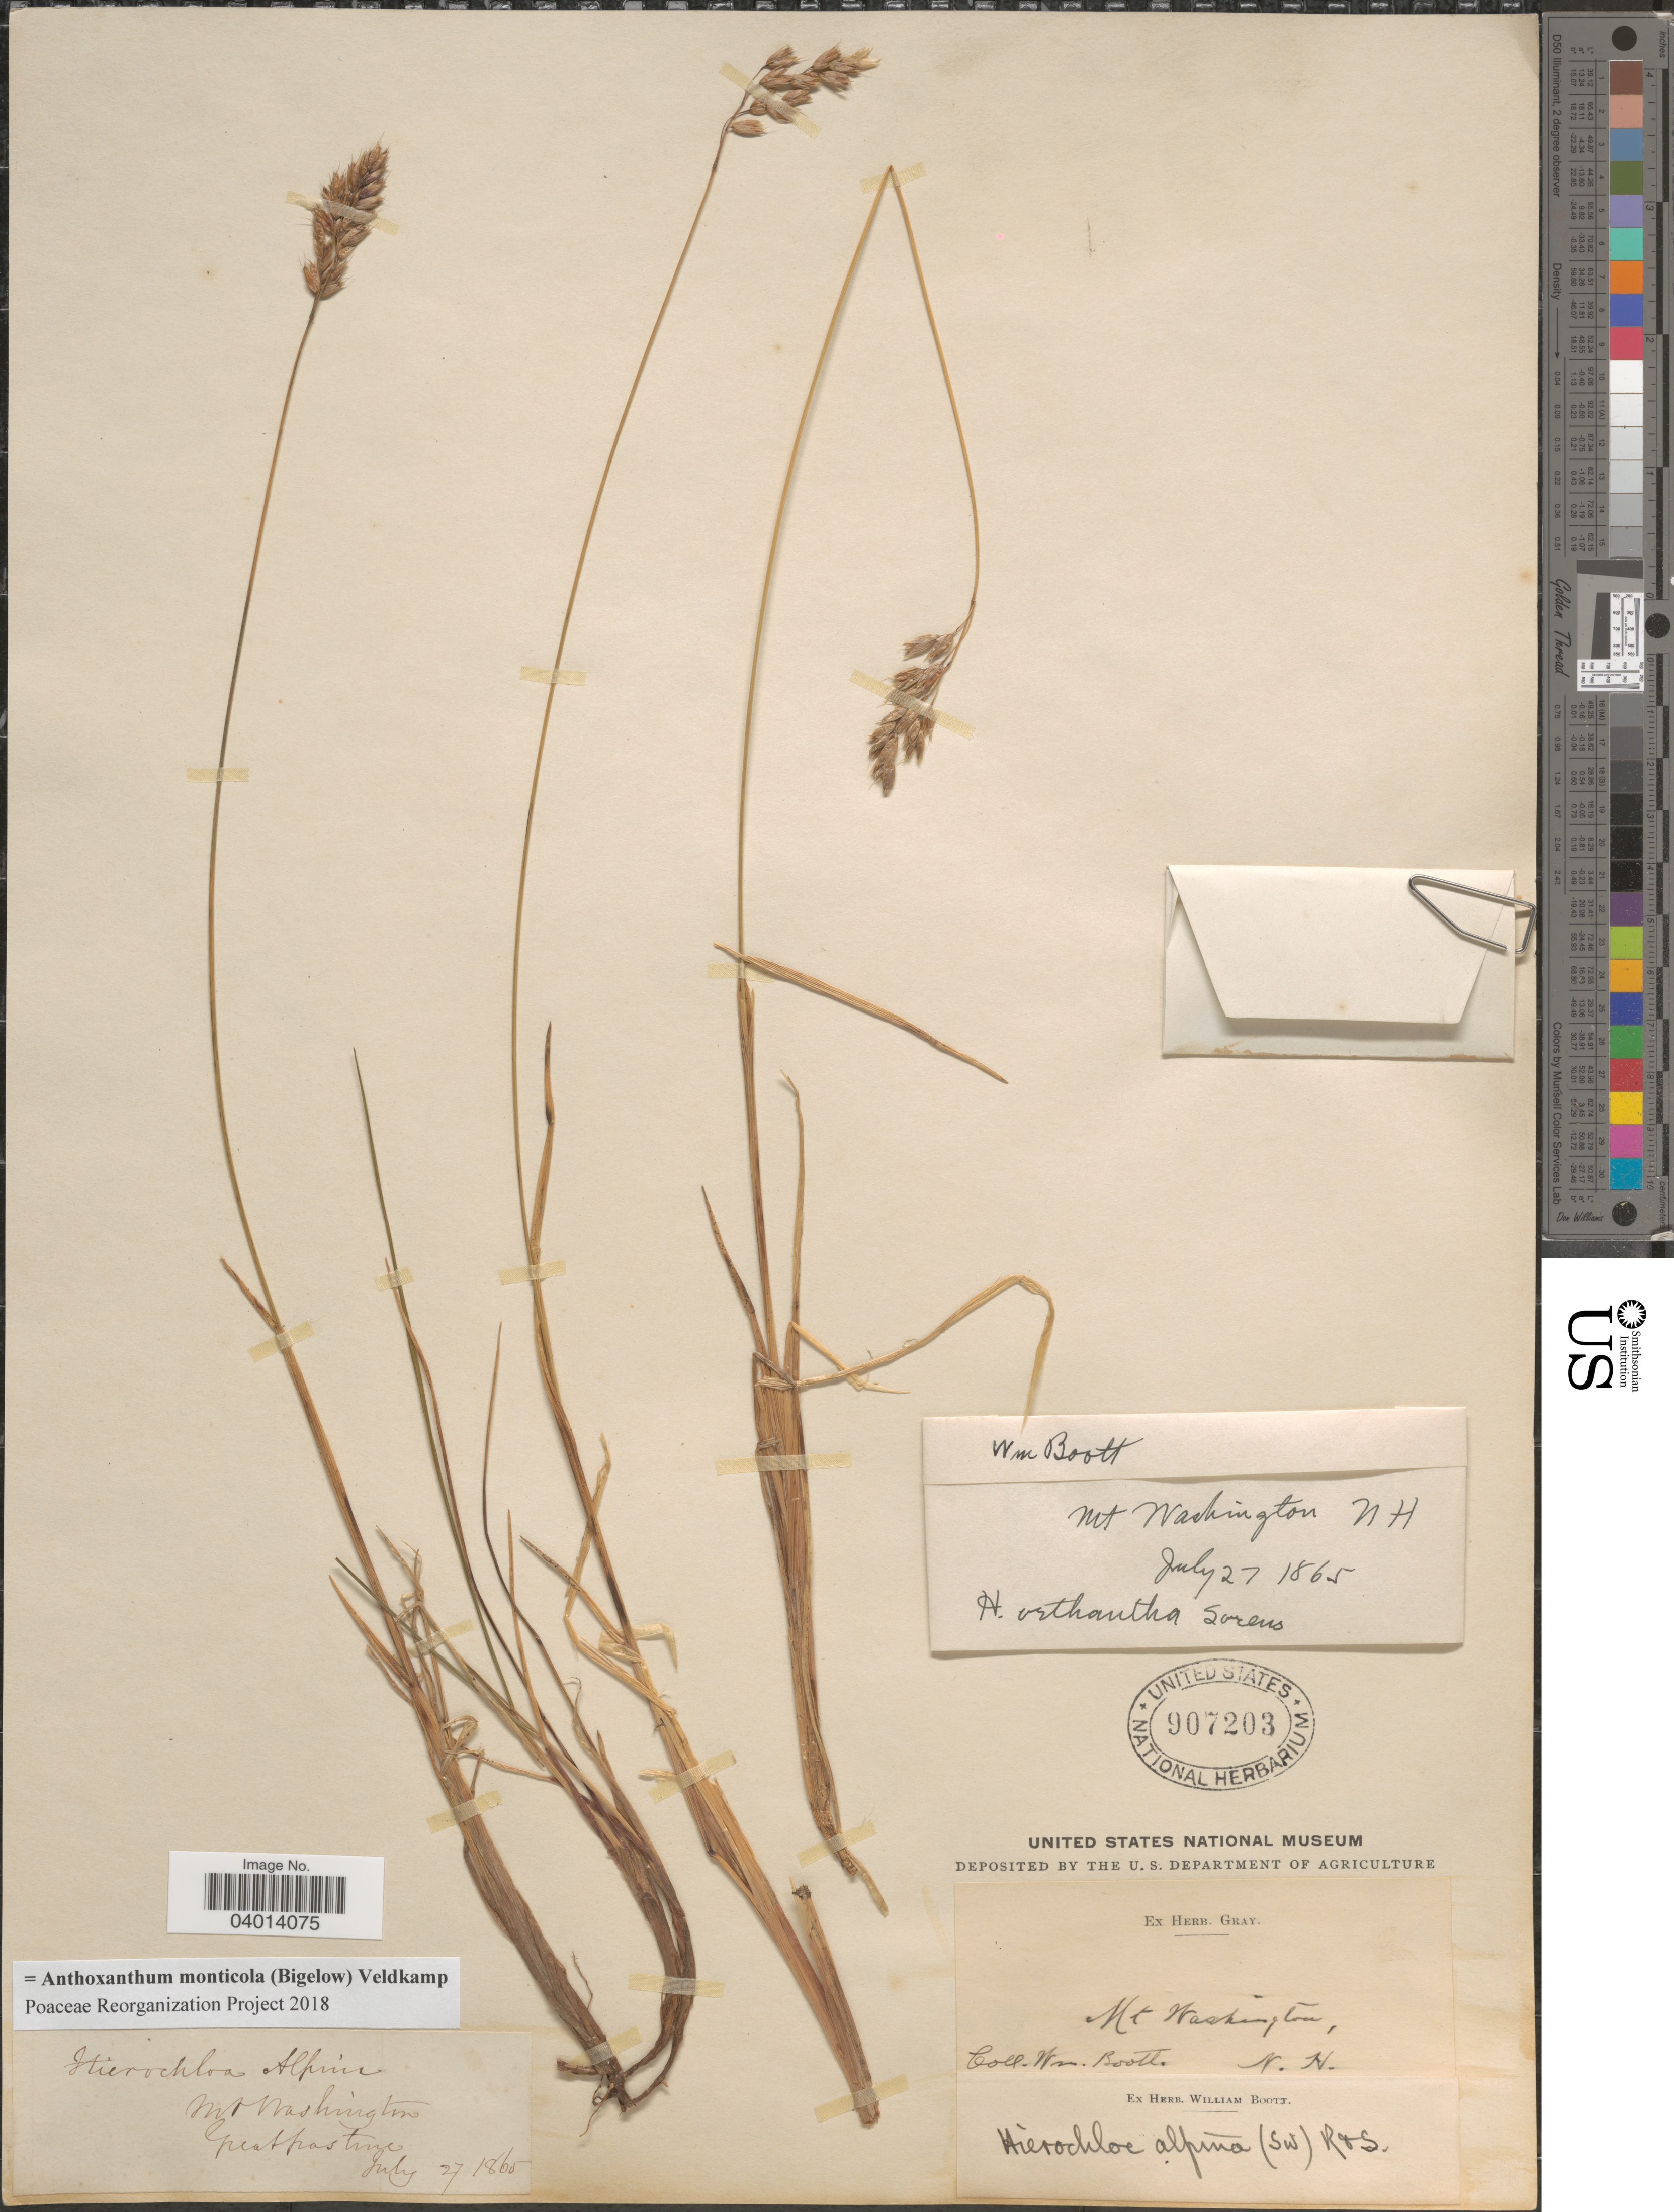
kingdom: Plantae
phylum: Tracheophyta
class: Liliopsida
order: Poales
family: Poaceae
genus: Anthoxanthum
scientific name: Anthoxanthum monticola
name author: (Bigelow) Veldkamp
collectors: W. Boott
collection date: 1865-07-27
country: United States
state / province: New Hampshire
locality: Mt Washington.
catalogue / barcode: US 907203